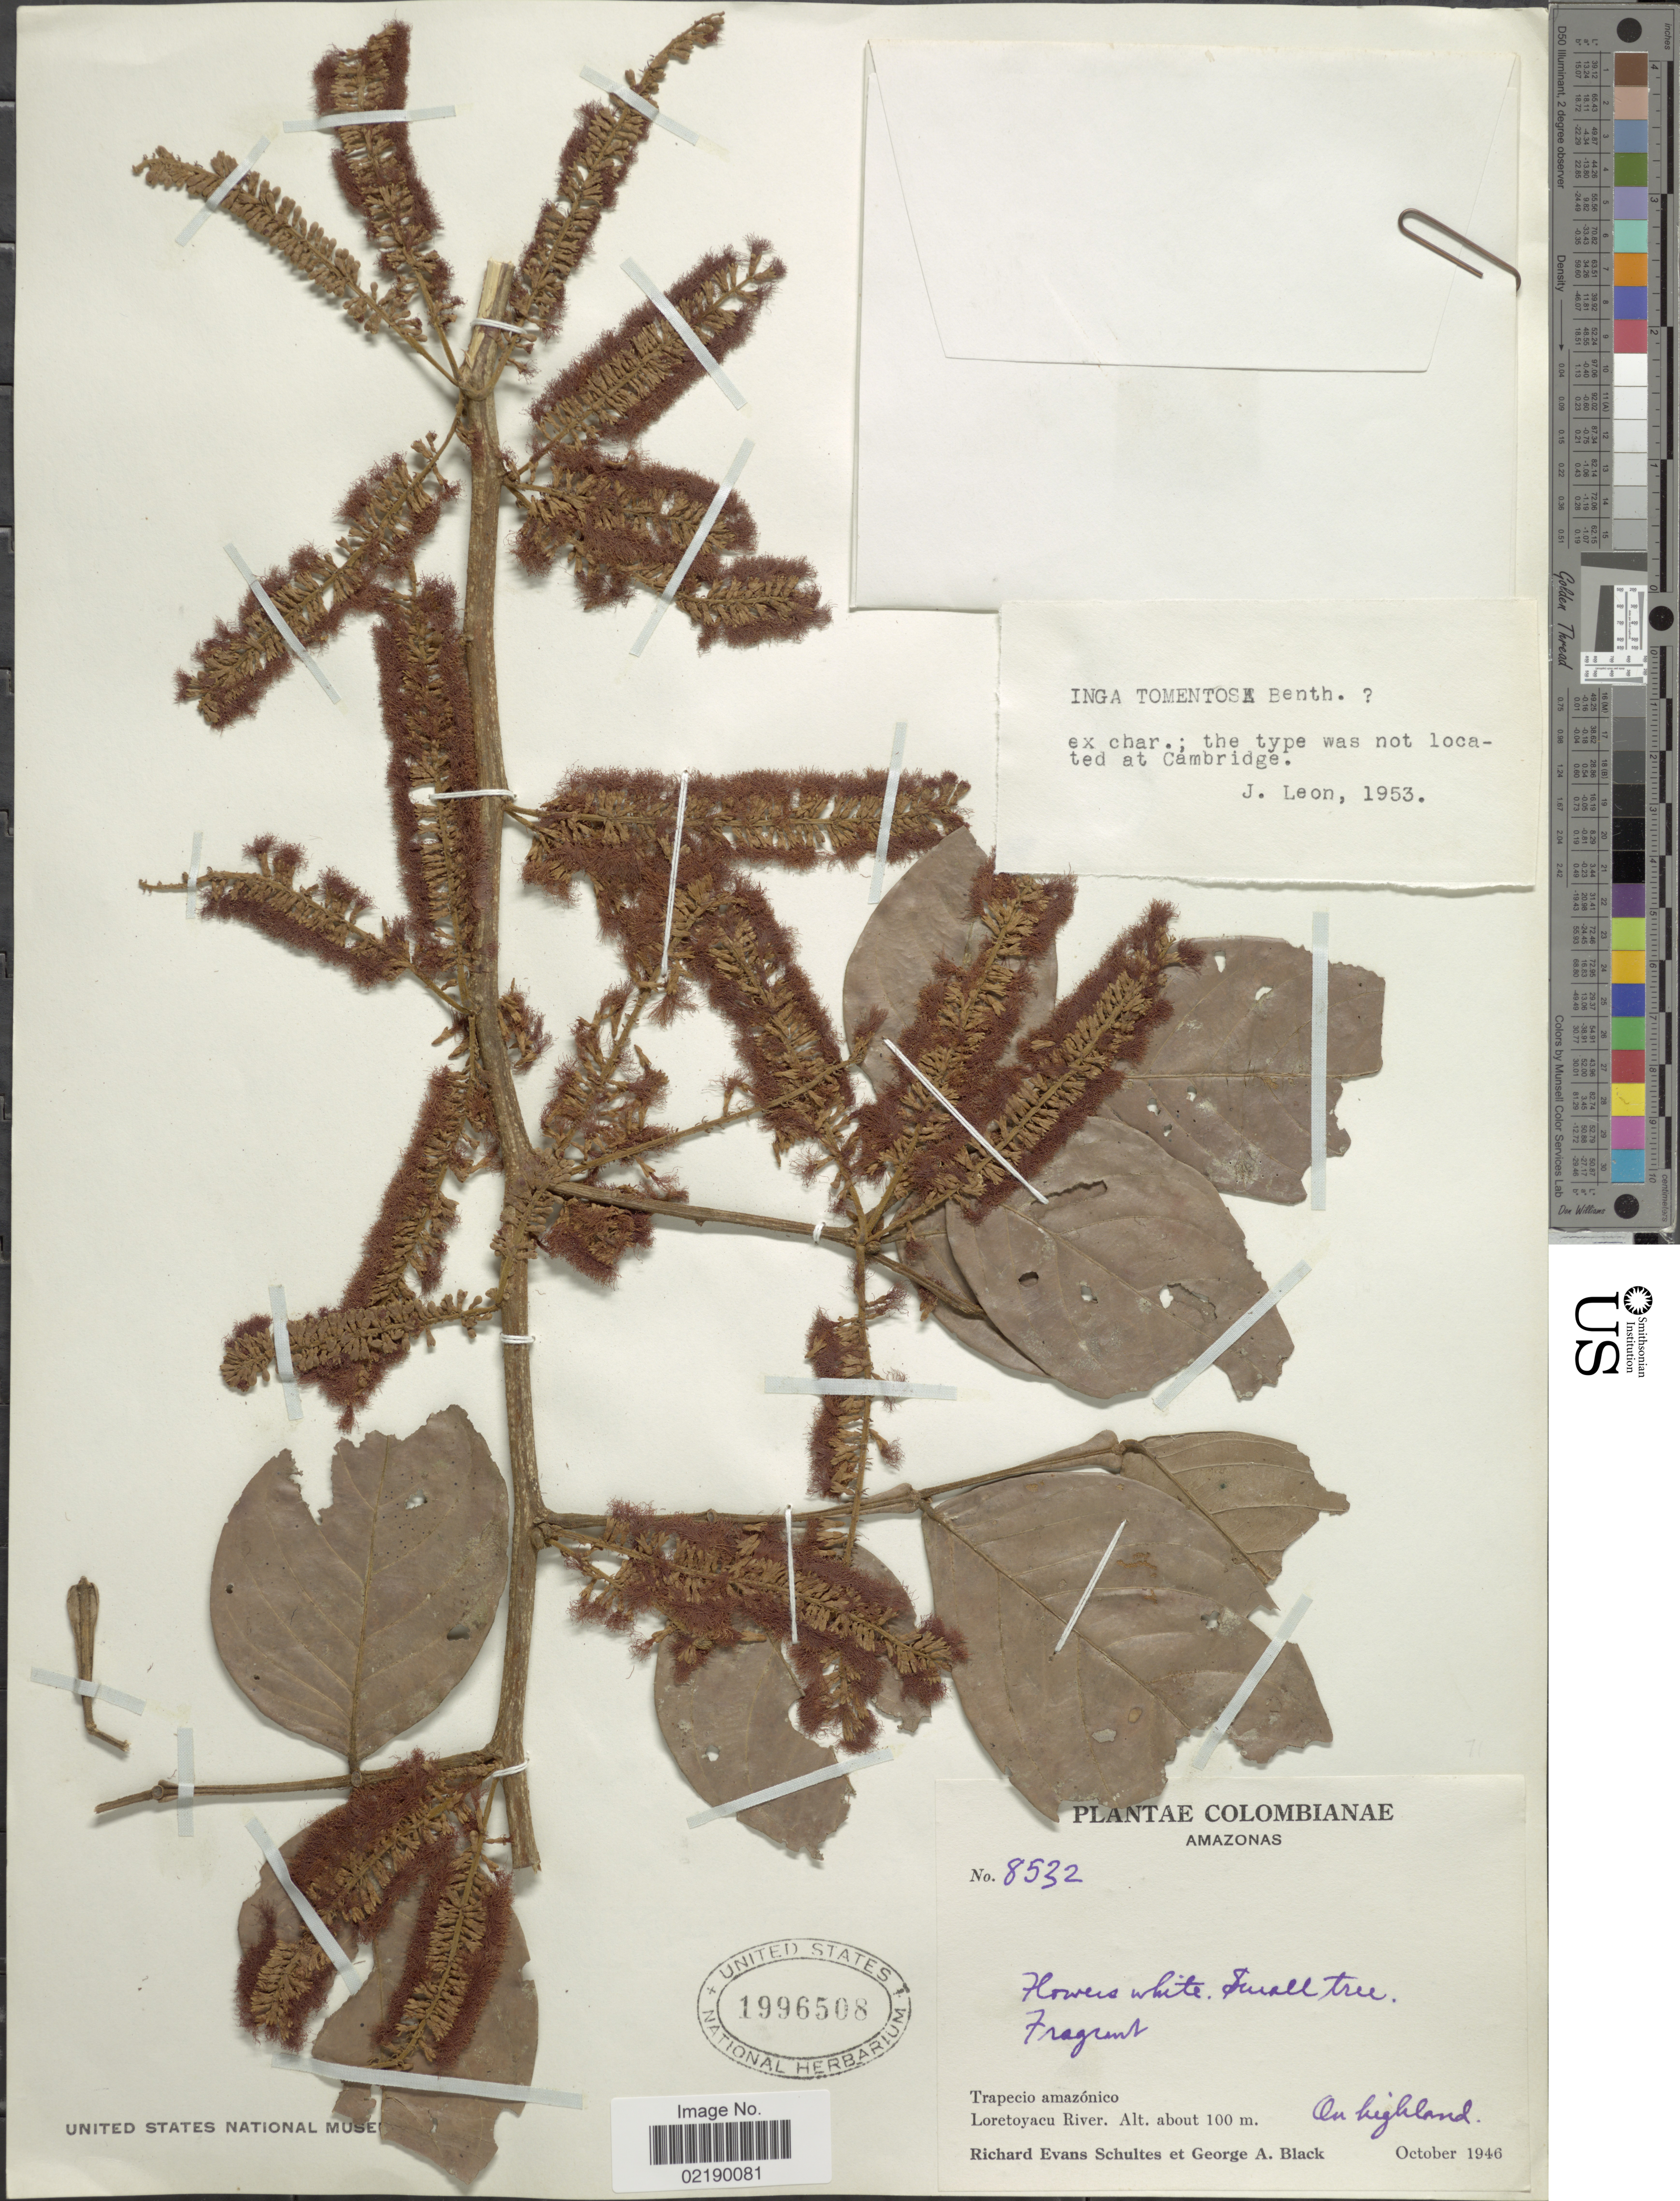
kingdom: Plantae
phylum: Tracheophyta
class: Magnoliopsida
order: Fabales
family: Fabaceae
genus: Inga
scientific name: Inga tomentosa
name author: Benth.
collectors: R. E. Schultes & G. A. Black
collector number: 8532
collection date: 1946-10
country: Colombia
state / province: Amazônas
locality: Trapecio Amazonico, Loretoyacu River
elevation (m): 100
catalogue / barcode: US 1996508